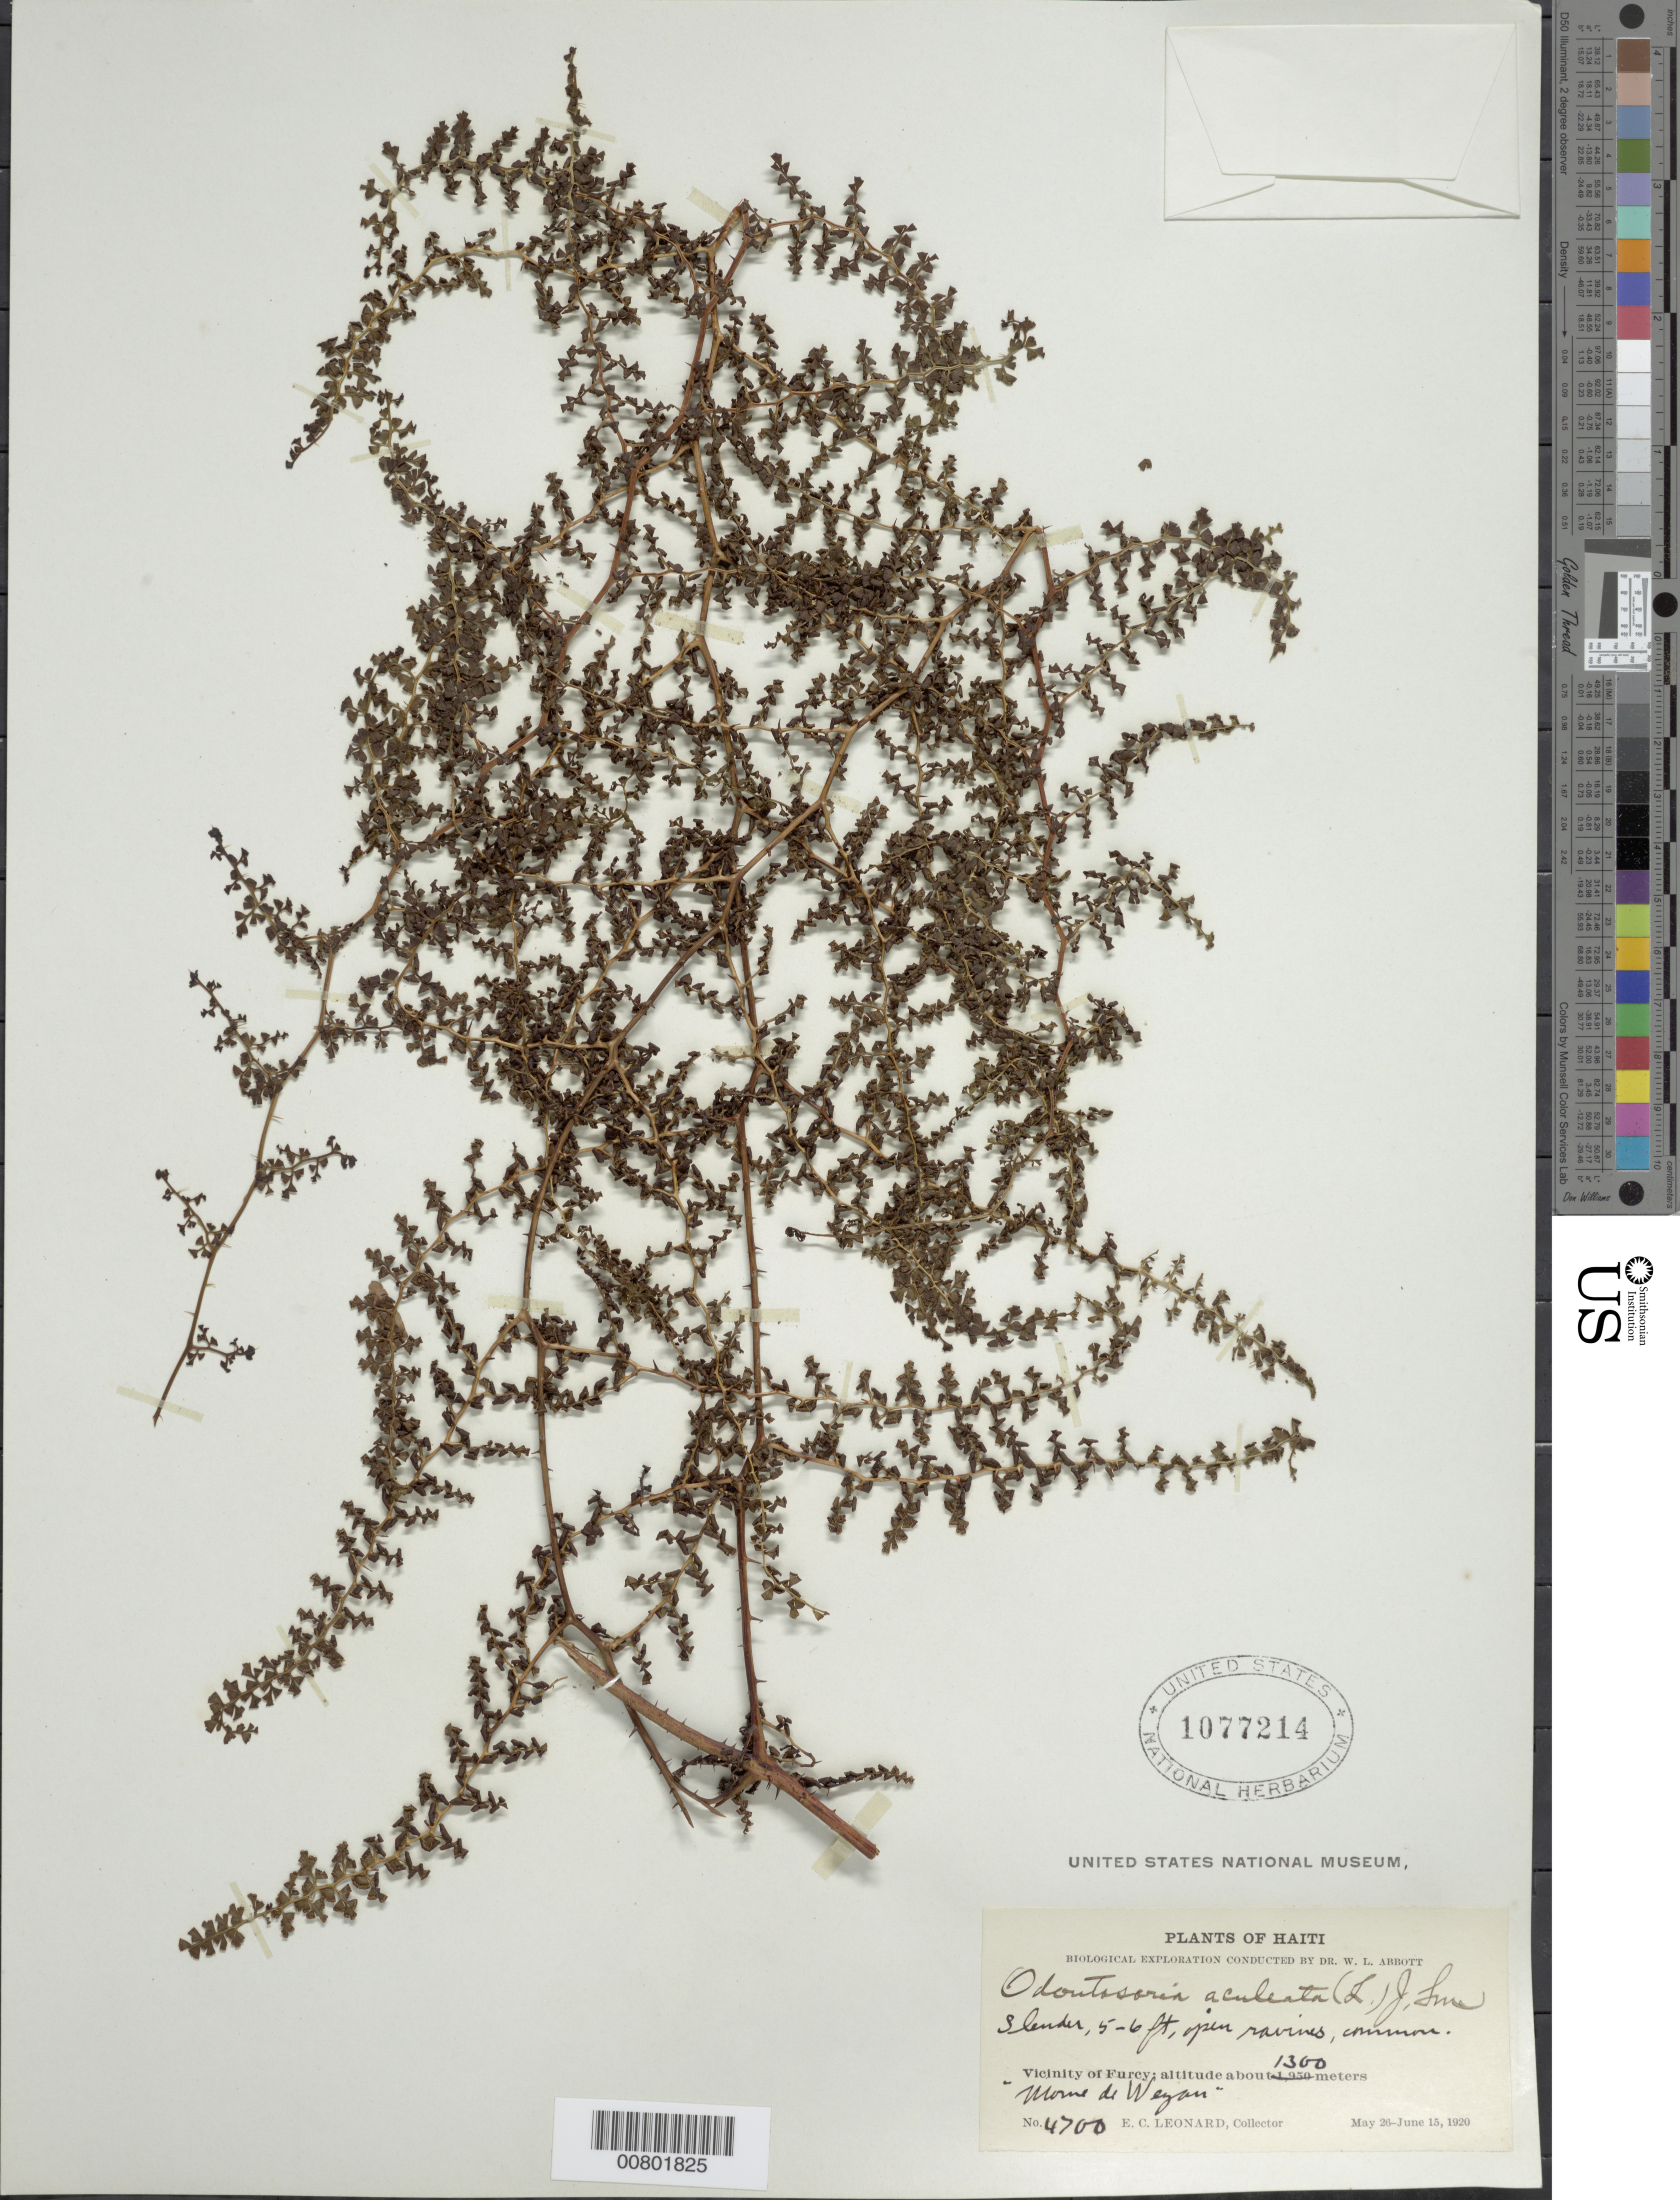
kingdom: Plantae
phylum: Tracheophyta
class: Polypodiopsida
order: Polypodiales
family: Lindsaeaceae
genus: Odontosoria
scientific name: Odontosoria aculeata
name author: (L.) J. Sm.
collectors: E. C. Leonard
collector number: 4700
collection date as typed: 20 May 1920 to 15 Jun 1920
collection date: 1920-05-20/1920-06-15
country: Haiti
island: Hispaniola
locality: Furcy vicinity, Morne de Wegan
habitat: Open ravine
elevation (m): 1300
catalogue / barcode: US 1077214